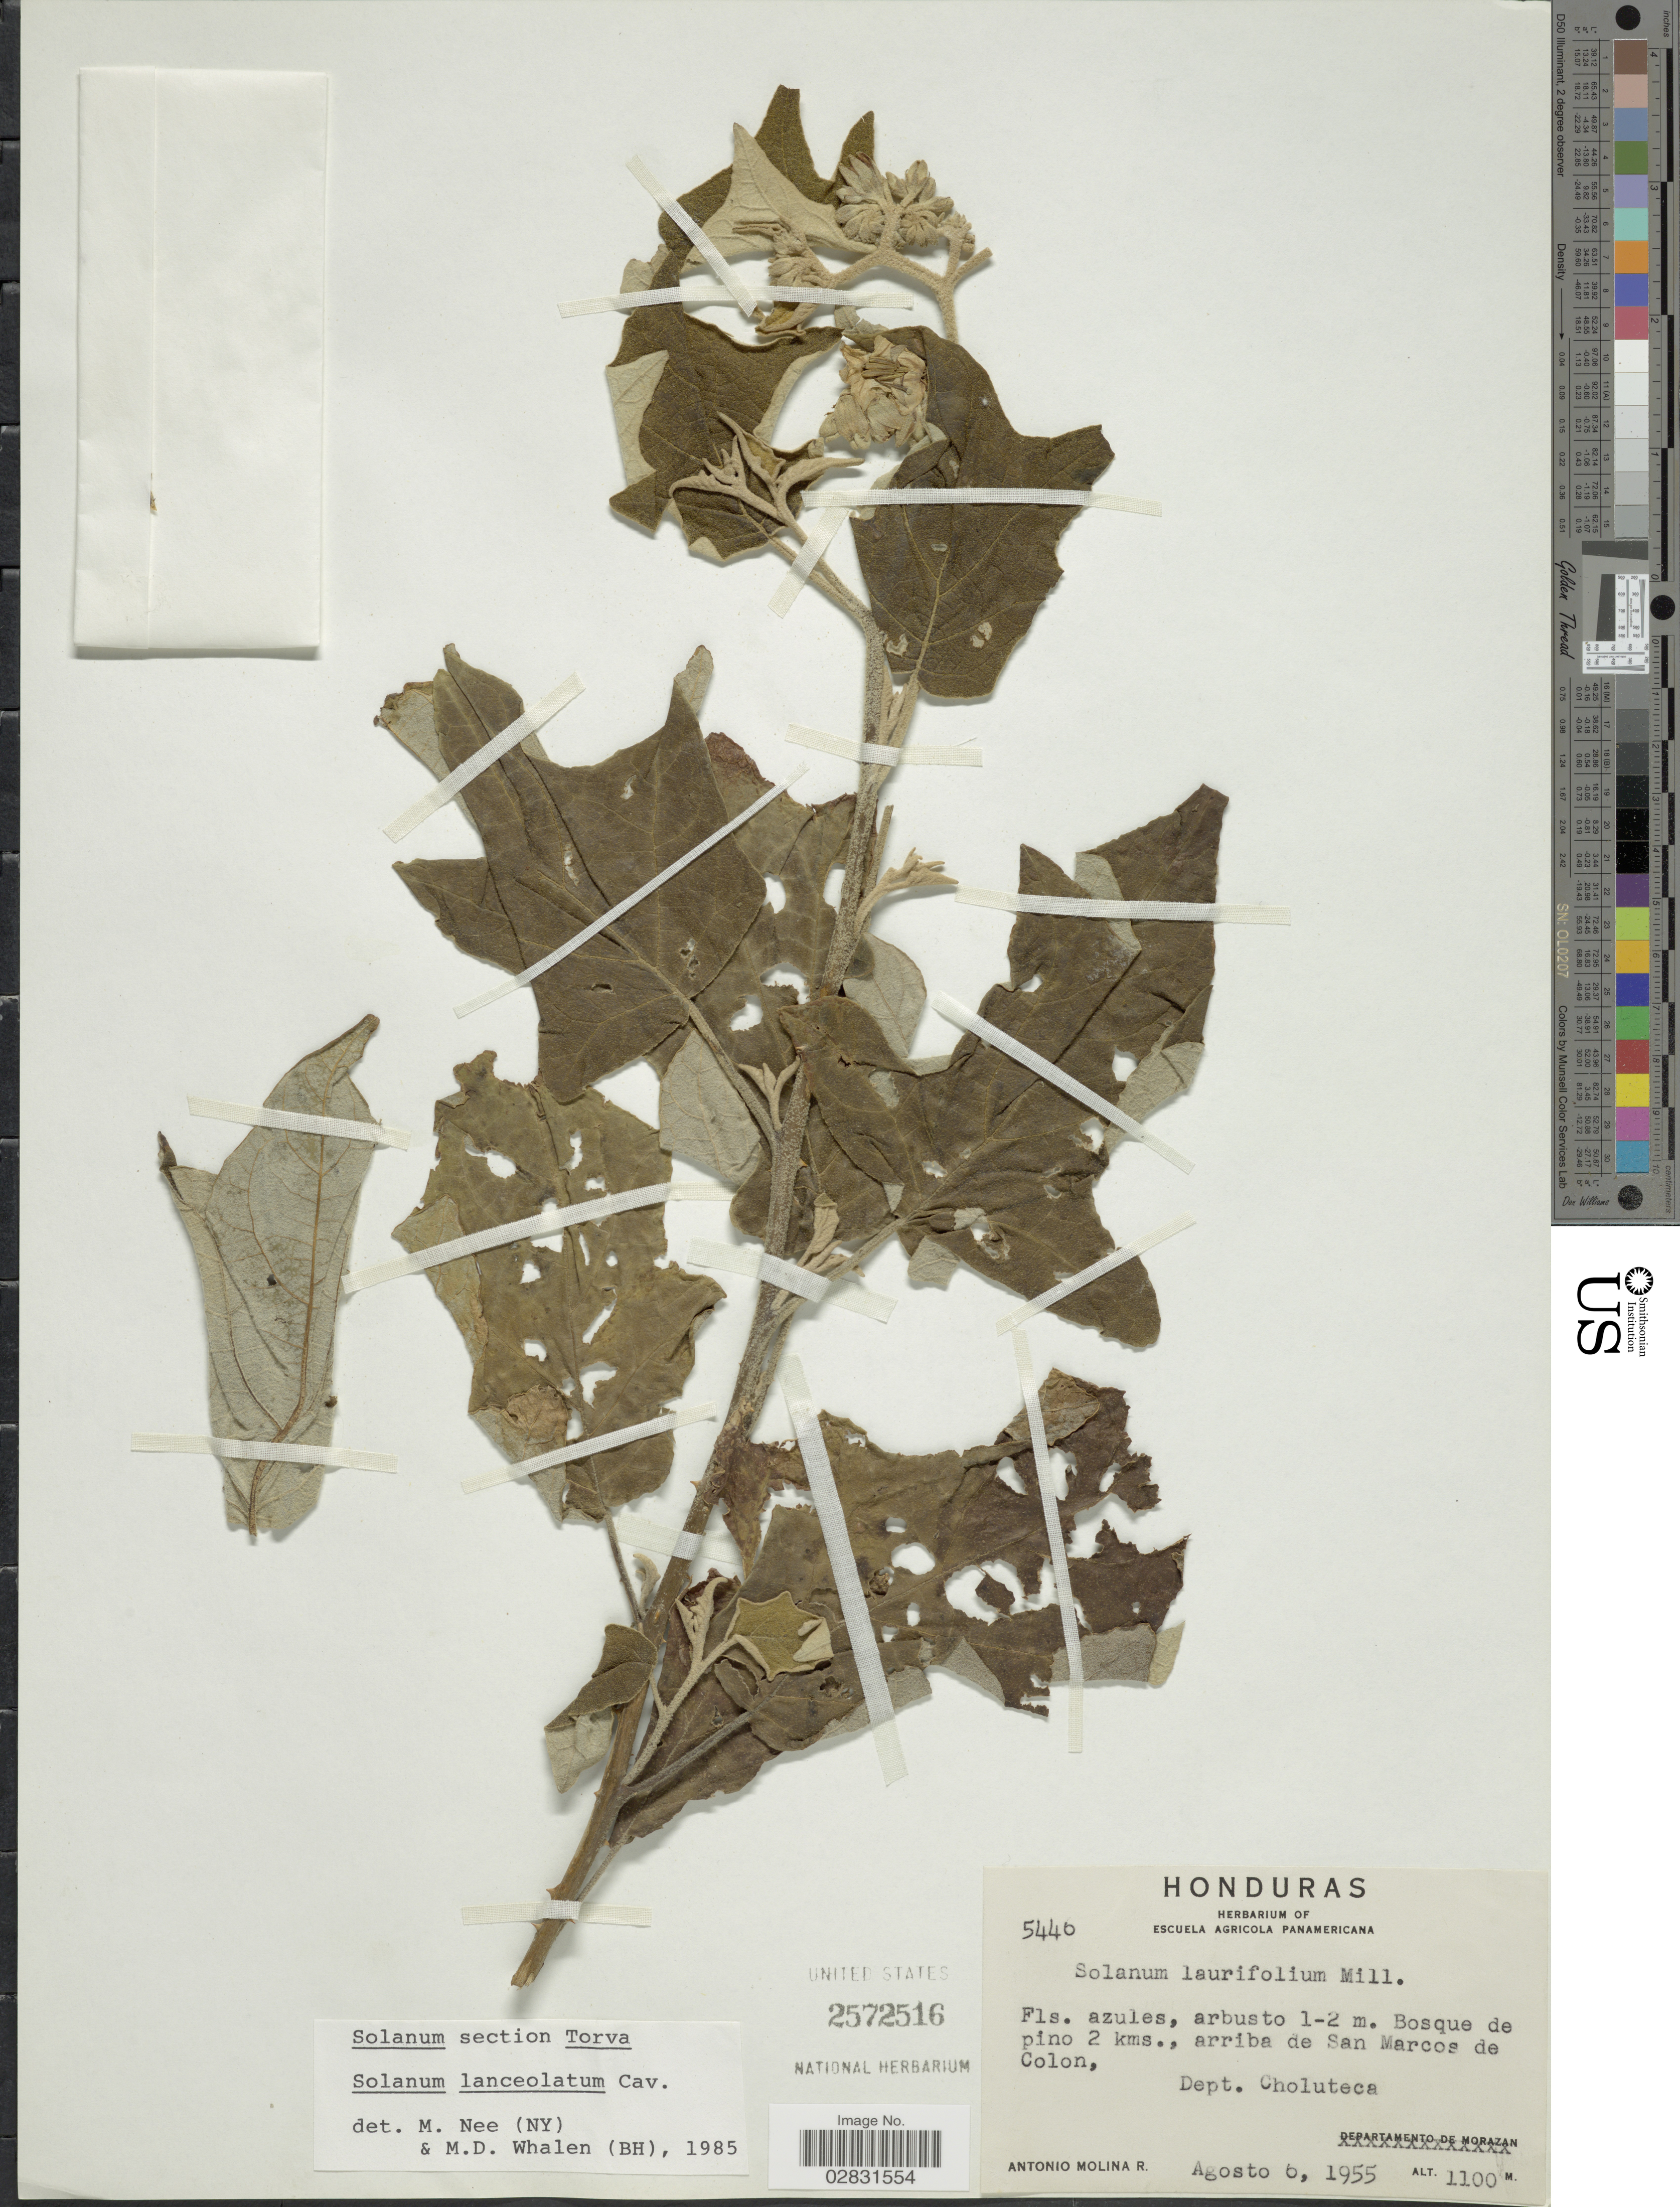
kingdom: Plantae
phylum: Tracheophyta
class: Magnoliopsida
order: Solanales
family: Solanaceae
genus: Solanum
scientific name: Solanum lanceolatum Berthault, nom. illeg.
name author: Berthault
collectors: A. Molina R.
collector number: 5446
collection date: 1955-08-06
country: Honduras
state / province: Choluteca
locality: Bosque de pino 2 kms., arriba de San Marcos de Colon, Dept. Choluteca.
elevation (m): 1100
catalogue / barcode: US 2572516